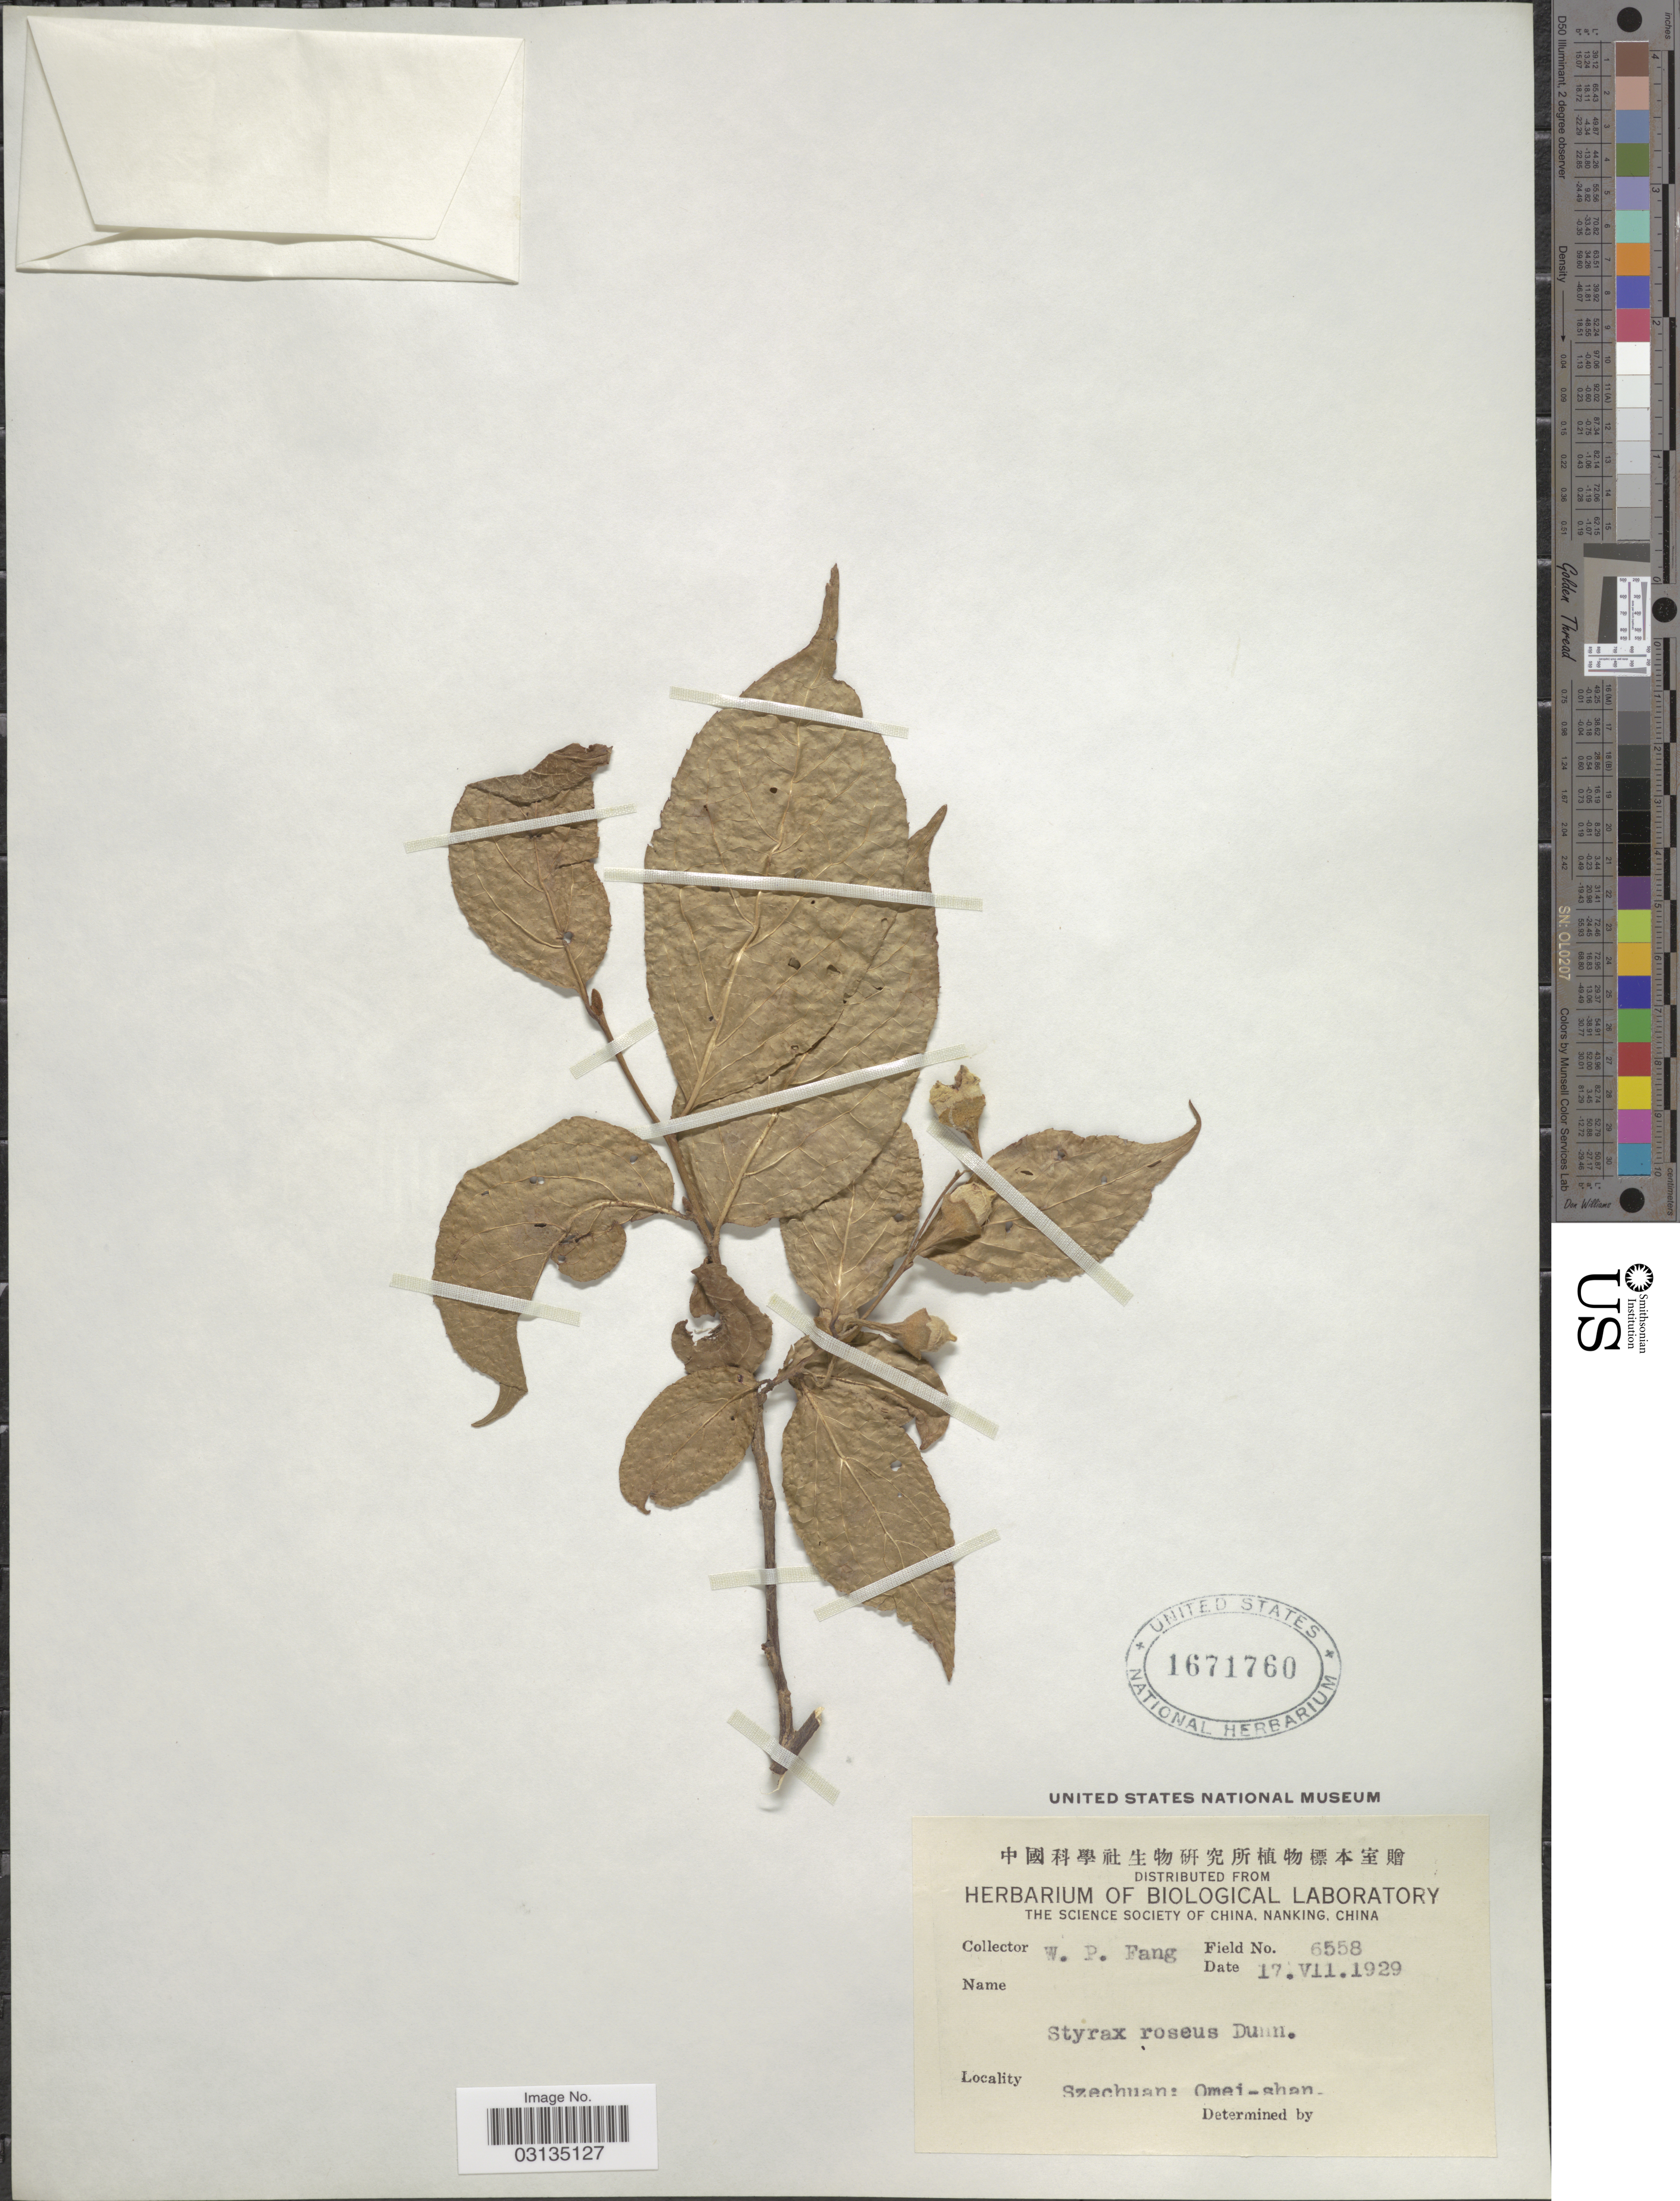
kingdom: Plantae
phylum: Tracheophyta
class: Magnoliopsida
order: Ericales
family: Styracaceae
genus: Styrax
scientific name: Styrax roseus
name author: Dunn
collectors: W. P. Fang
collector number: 6558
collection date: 1929-07-17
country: China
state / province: Sichuan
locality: Szechuan: Omei-shan.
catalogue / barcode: US 1671760